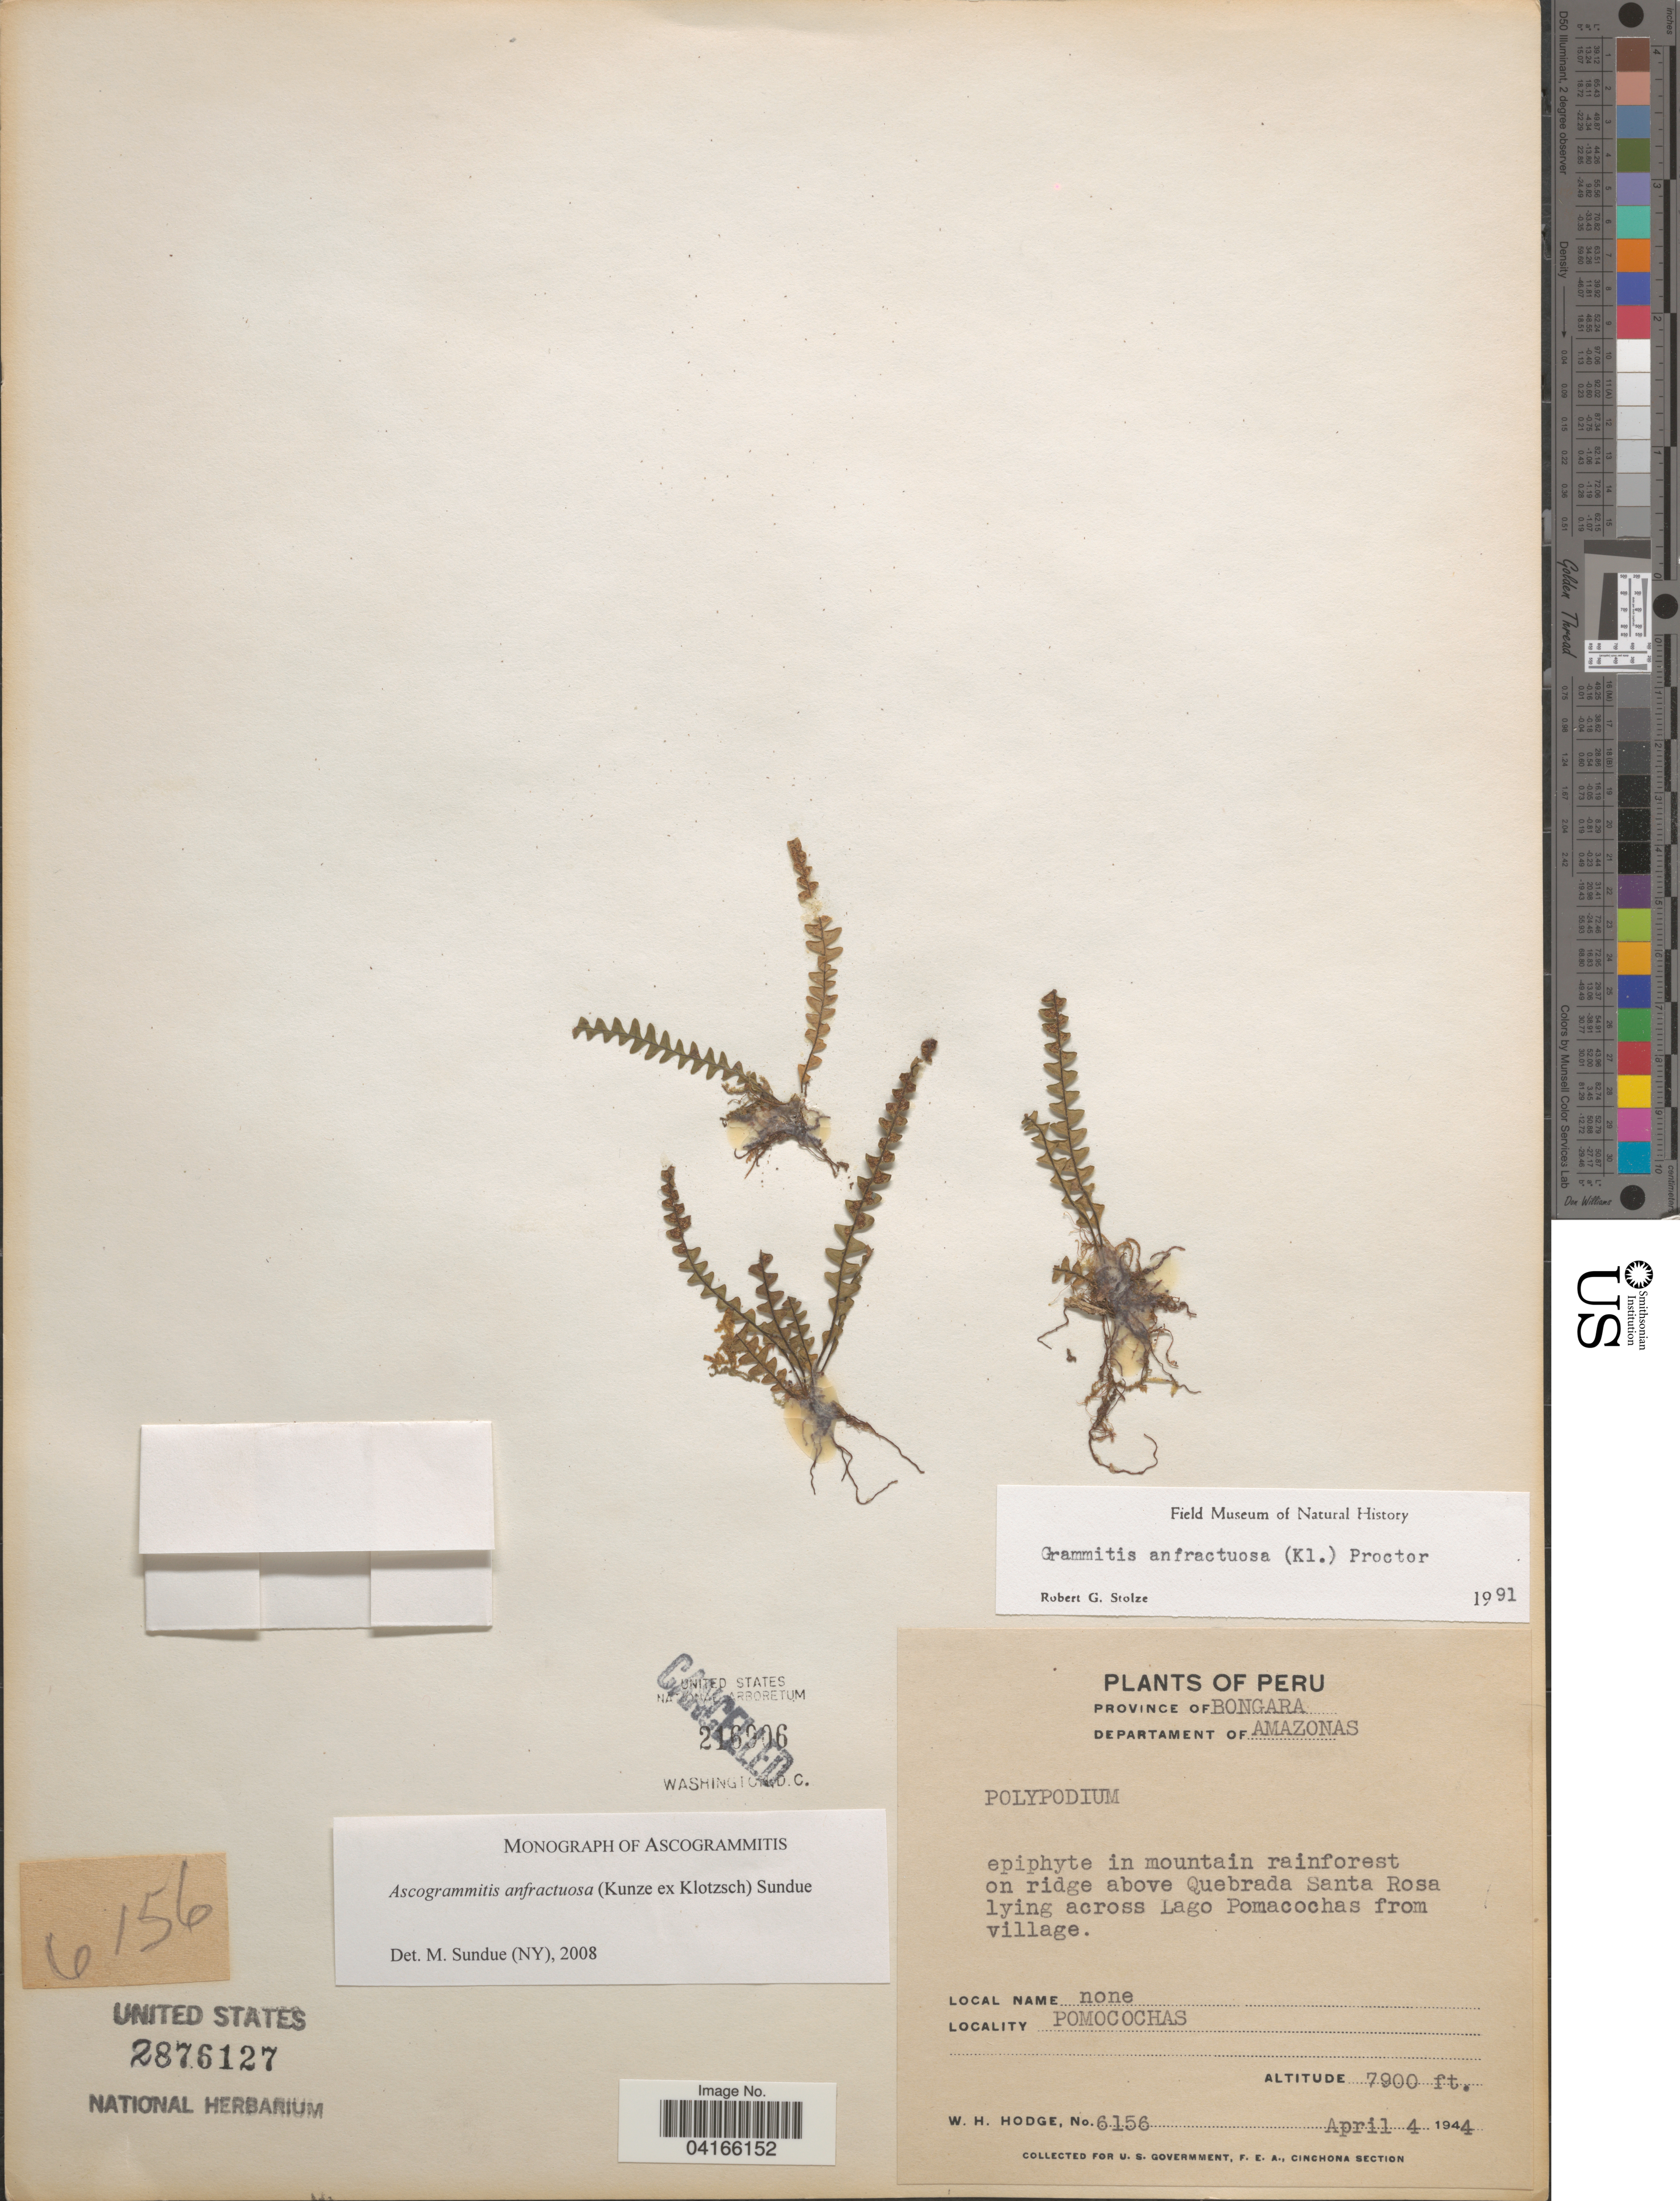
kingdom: Plantae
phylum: Tracheophyta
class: Polypodiopsida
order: Polypodiales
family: Polypodiaceae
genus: Ascogrammitis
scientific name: Ascogrammitis anfractuosa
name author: (Kunze ex Klotzsch) Sundue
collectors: W. Hodge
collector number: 6156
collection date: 1944-04-04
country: Peru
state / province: Amazonas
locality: Province of Bongara. Department of Amazonas. Epiphyte in mountain rainforest on ridge above Quebrada Santa Rosa lying across Lago Pomacochas from village. Pomocochas.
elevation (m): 2408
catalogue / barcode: US 2876127